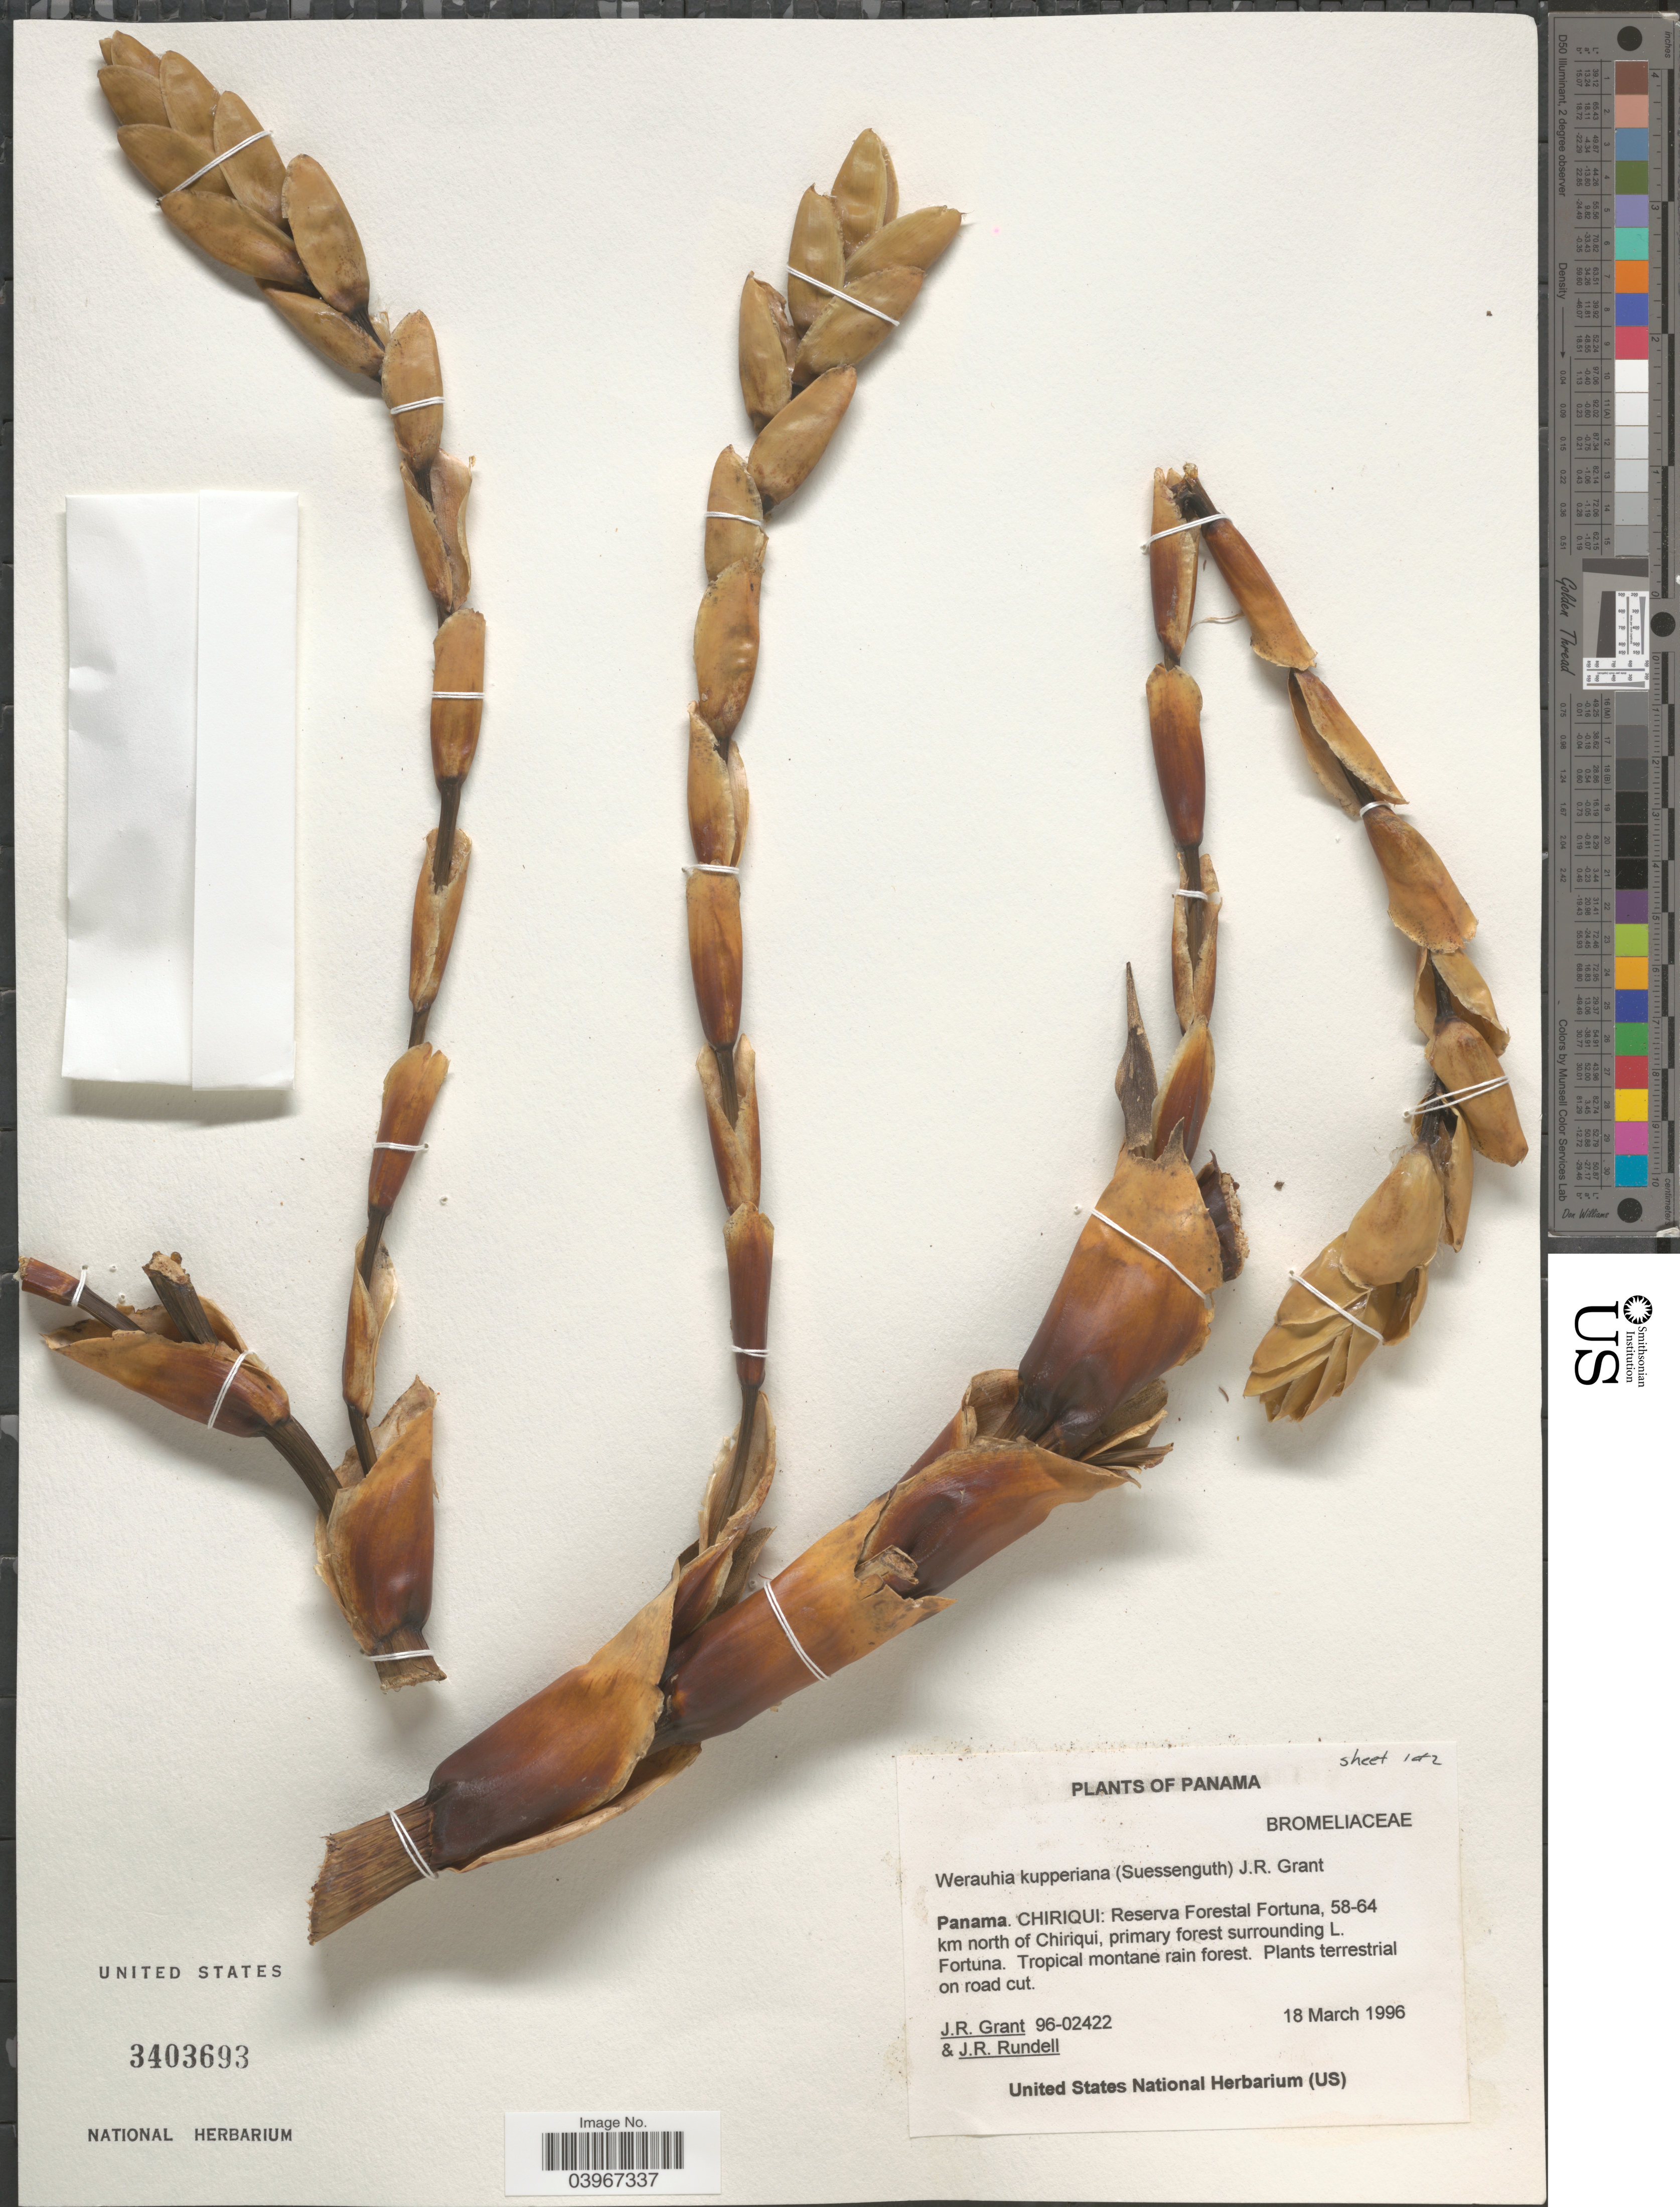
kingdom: Plantae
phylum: Tracheophyta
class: Liliopsida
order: Poales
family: Bromeliaceae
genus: Werauhia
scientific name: Werauhia kupperiana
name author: (Suess.) J.R. Grant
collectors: J. Grant & J. R. Rundell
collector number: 96-02422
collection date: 1996-03-18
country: Panama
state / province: Chiriqui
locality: Reserva Forestal Fortuna, 58-64 km north of Chirique, primary forest surrounding L. Fortuna. Tropical montane rain forest.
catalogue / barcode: US 3403693